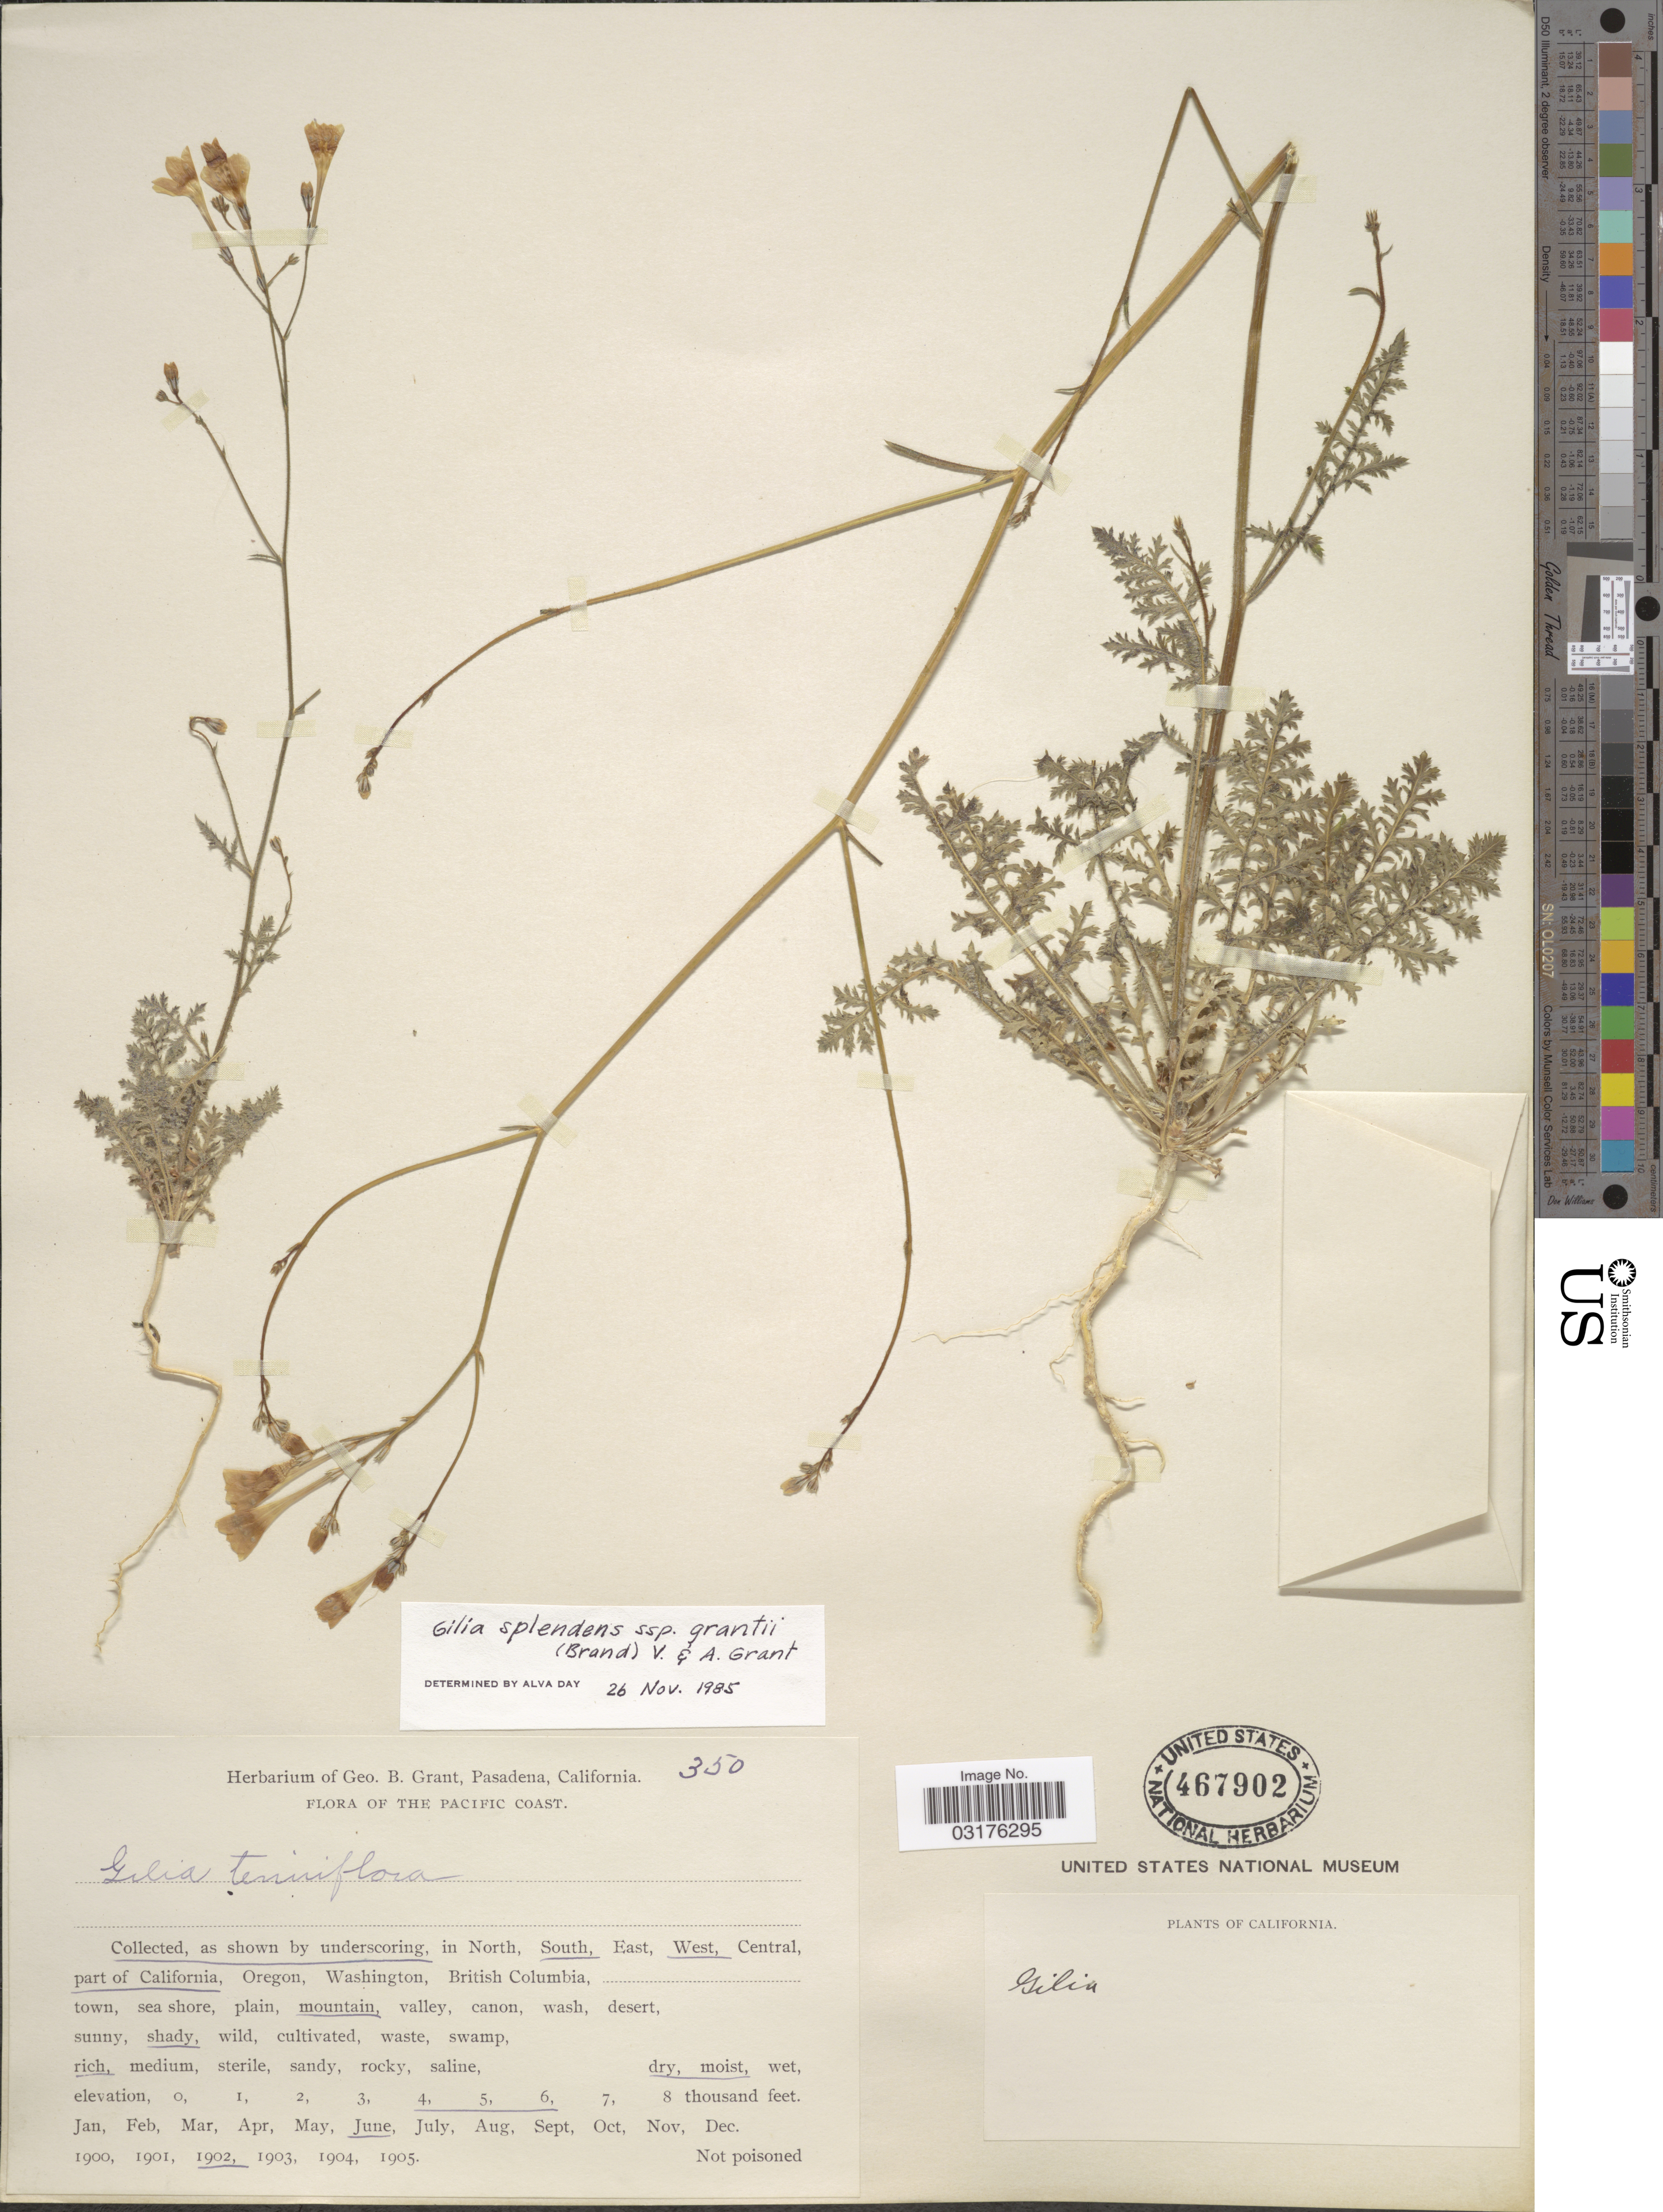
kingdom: Plantae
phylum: Tracheophyta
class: Magnoliopsida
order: Ericales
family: Polemoniaceae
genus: Saltugilia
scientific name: Saltugilia splendens subsp. grantii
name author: (Brand) L.A. Johnson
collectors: ex herb. Geo. B. Grant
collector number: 350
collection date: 1902-06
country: United States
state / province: California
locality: The Pacific Coast. South, West, part of California.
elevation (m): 1219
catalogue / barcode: US 467902